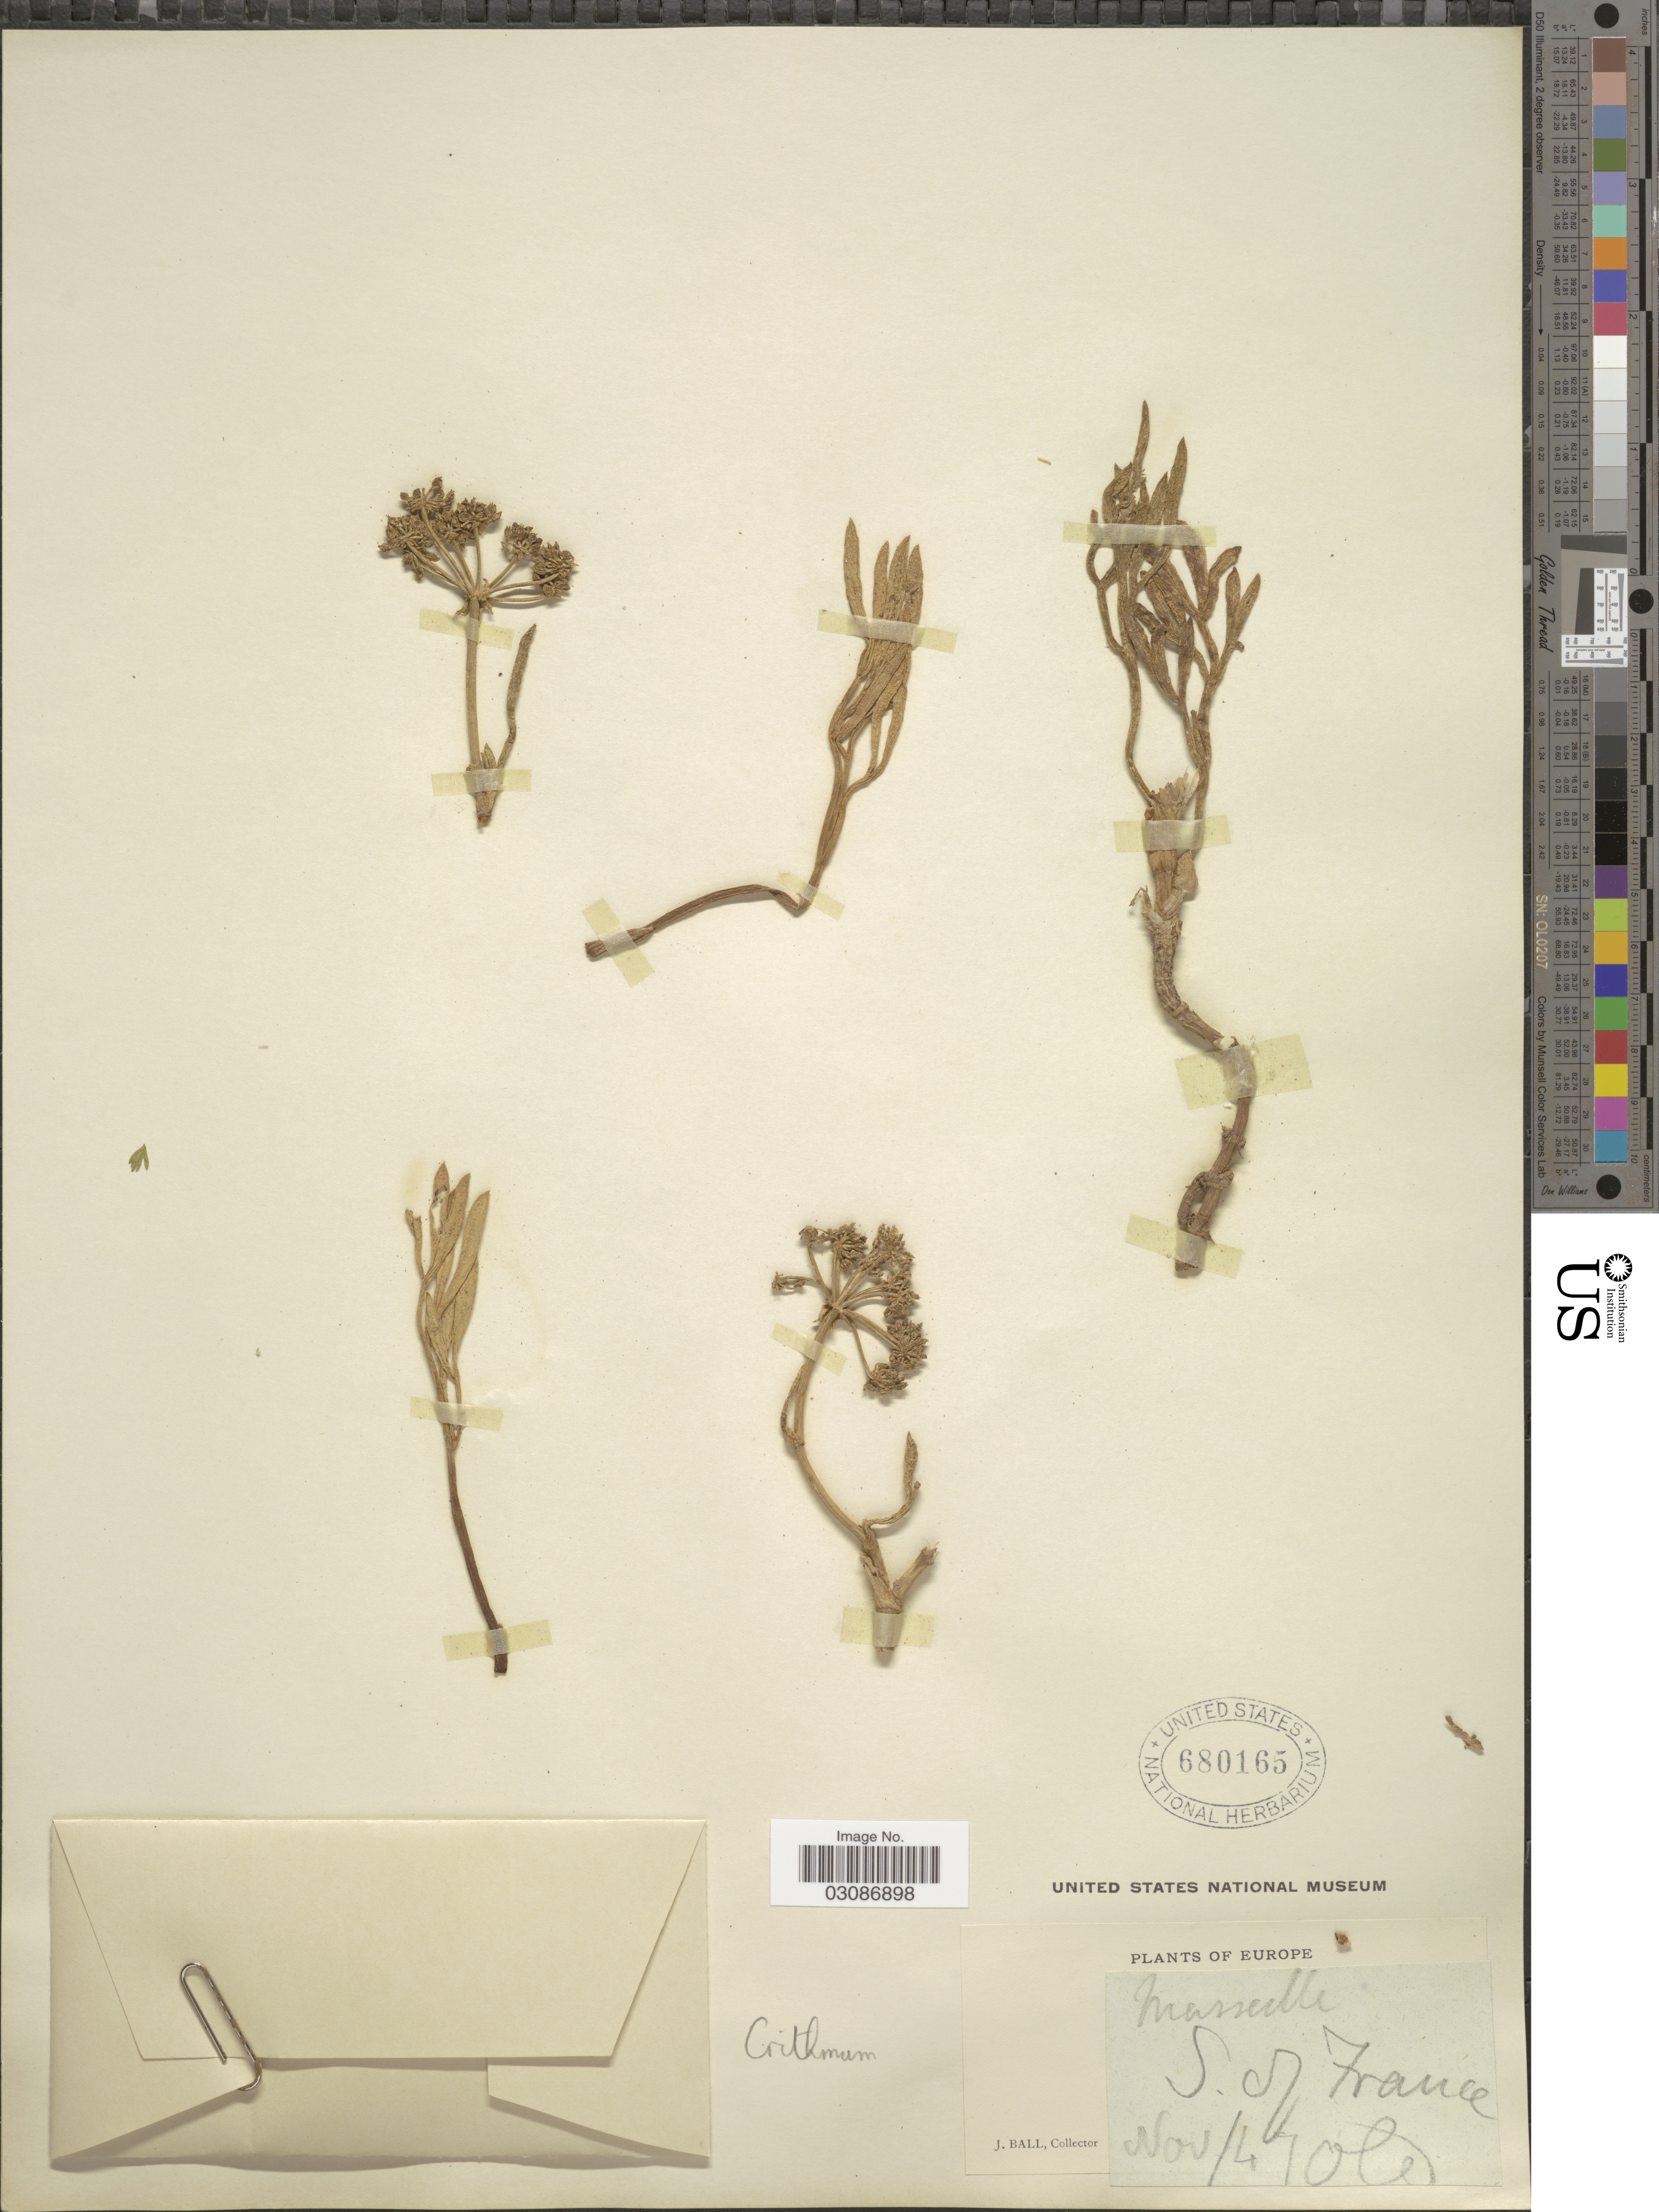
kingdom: Plantae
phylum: Tracheophyta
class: Magnoliopsida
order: Apiales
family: Apiaceae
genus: Crithmum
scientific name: Crithmum sp.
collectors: J. Ball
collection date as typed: Transcribed d/m/y: /11/47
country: France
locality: Marseille, S. of France.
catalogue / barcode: US 680165